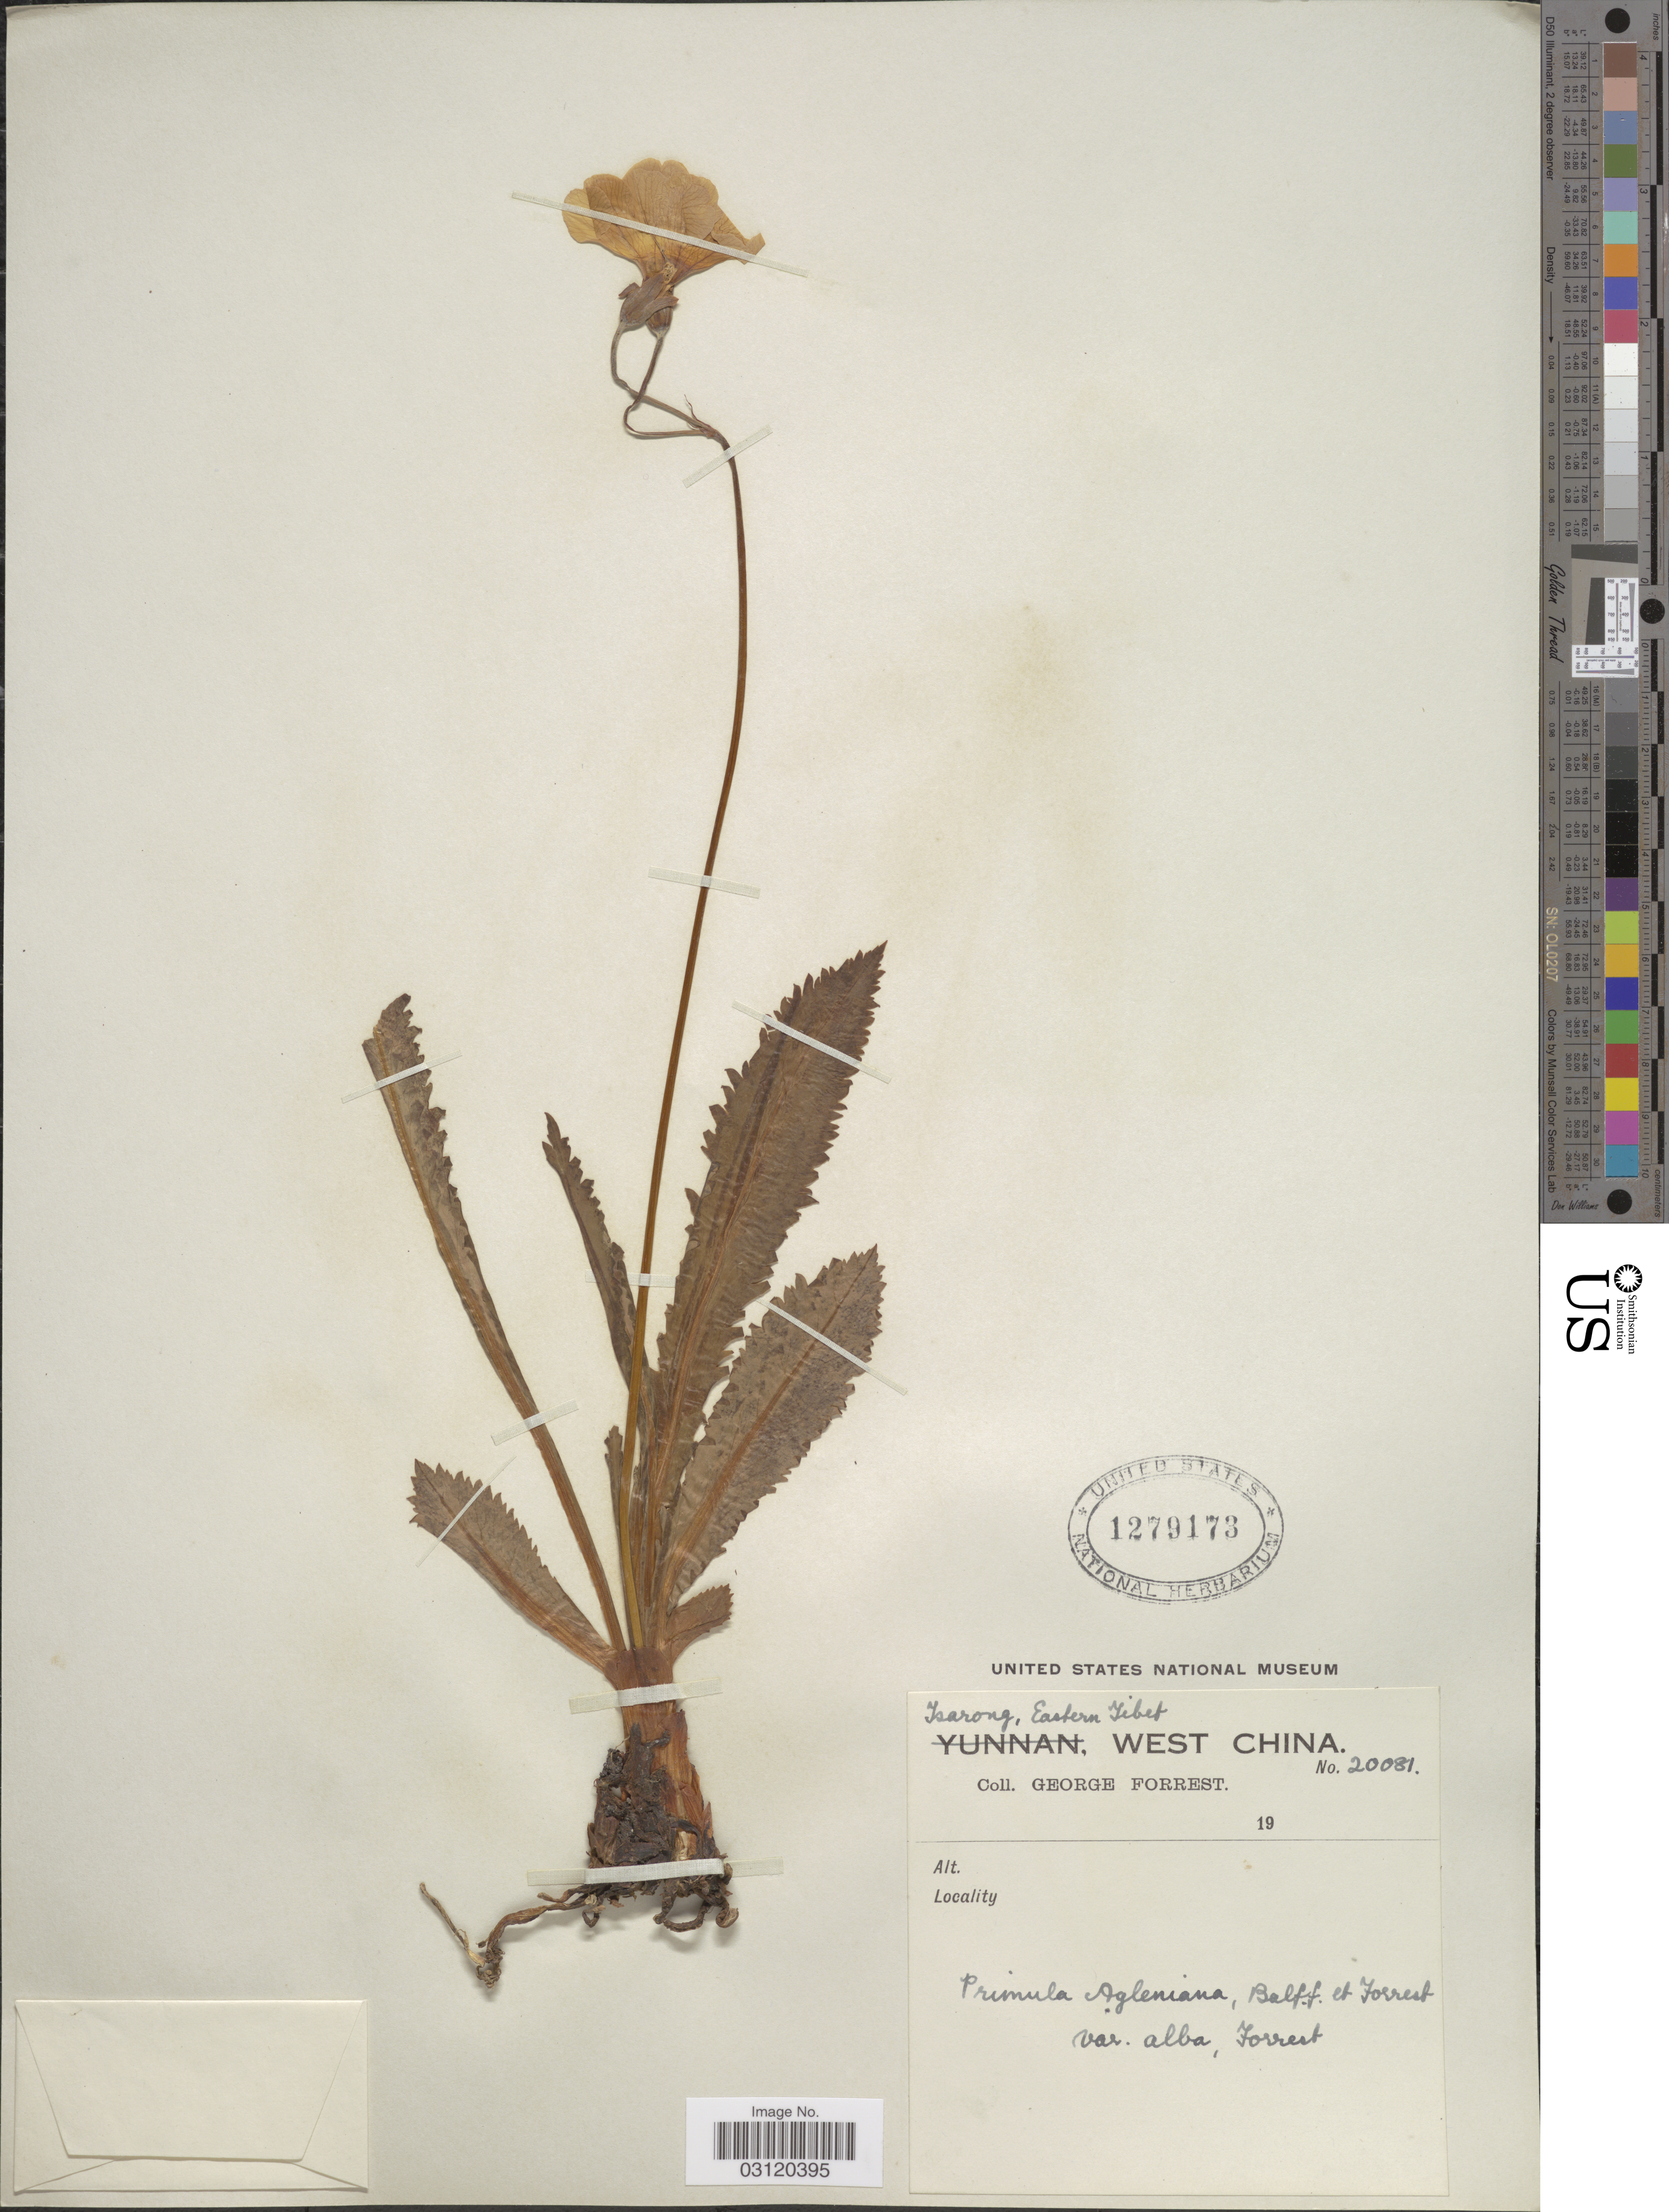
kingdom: Plantae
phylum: Tracheophyta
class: Magnoliopsida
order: Ericales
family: Primulaceae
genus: Primula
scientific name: Primula agleniana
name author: Balf. f. & Forrest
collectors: G. Forrest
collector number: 20081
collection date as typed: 19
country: China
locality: Tsarong, Eastern Tibet, West China.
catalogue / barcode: US 1279173